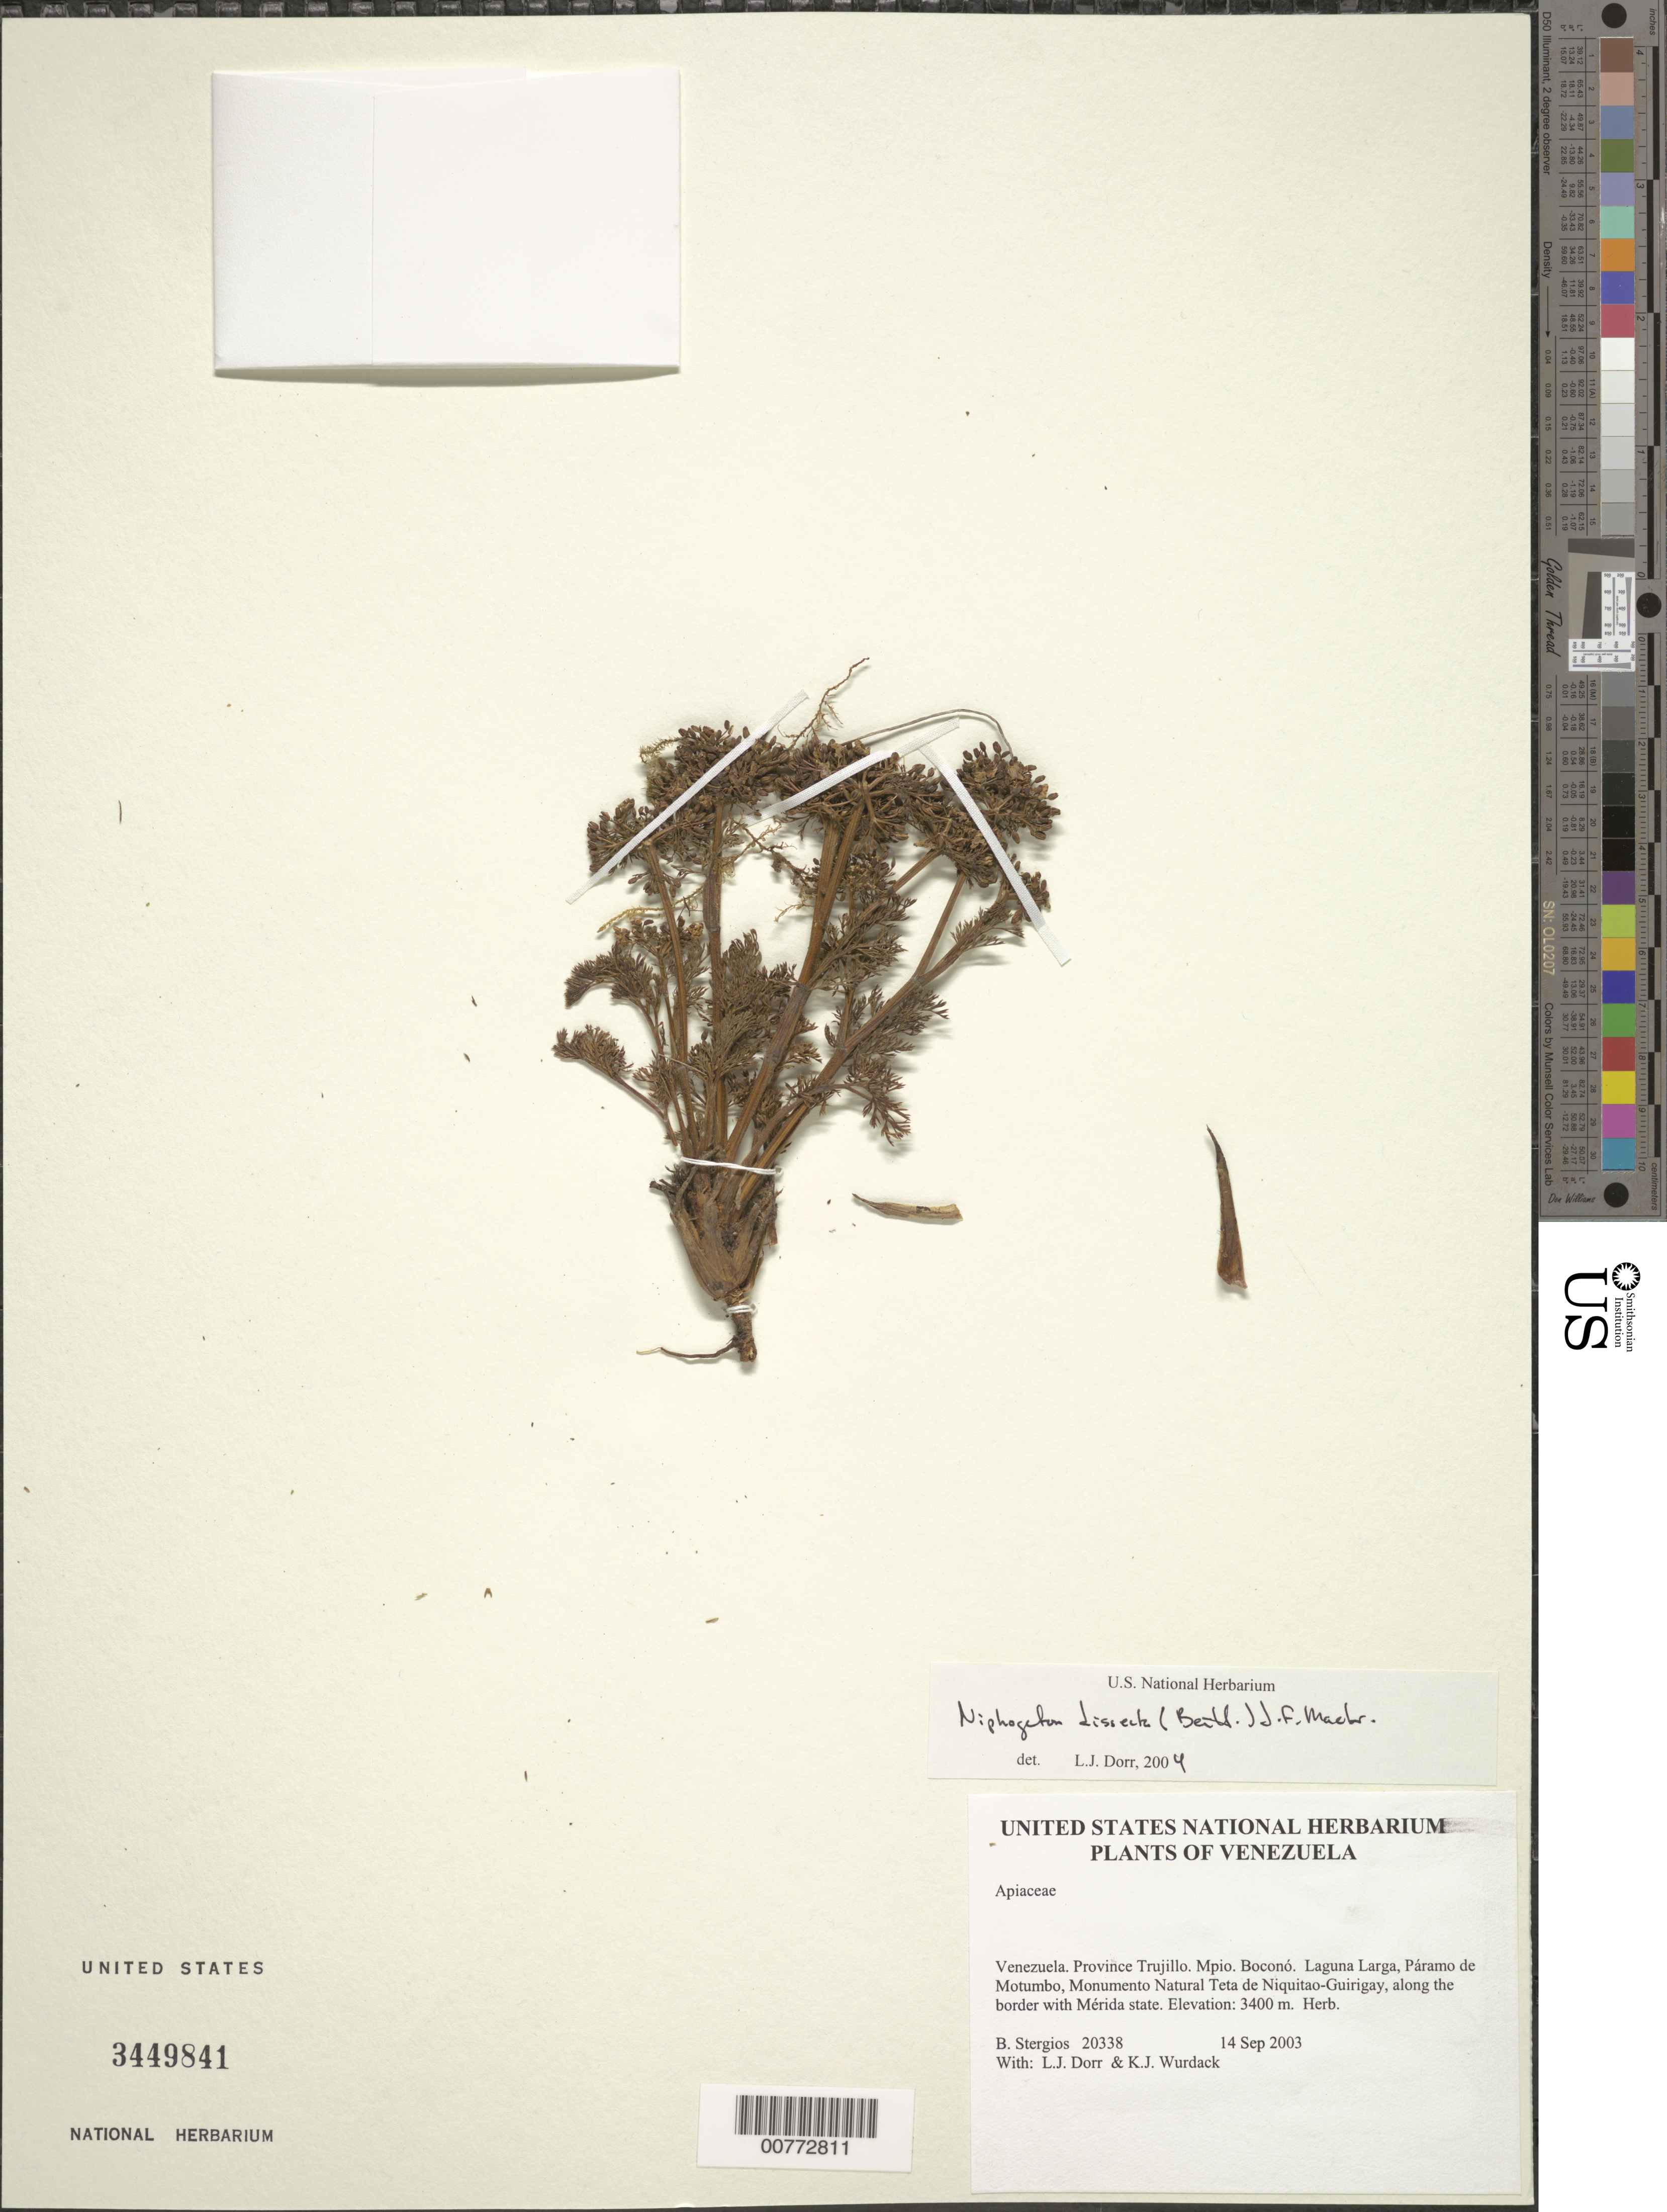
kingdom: Plantae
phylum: Tracheophyta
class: Magnoliopsida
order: Apiales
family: Apiaceae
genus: Niphogeton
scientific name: Niphogeton dissecta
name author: (Benth.) J.F. Macbr.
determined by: Dorr, L. J., (BOT), Smithsonian Institution - National Museum of Natural History (UNITED STATES)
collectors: B. G. Stergios, L. J. Dorr & K. Wurdack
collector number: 20338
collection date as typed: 14 Sep 2003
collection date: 2003-09-14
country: Venezuela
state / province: Trujillo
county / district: Boconó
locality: Laguna Larga, Páramo de Motumbo, Monumento Natural Teta de Niquitao-Guirigay, along the border with Mérida state.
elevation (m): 3400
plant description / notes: PORT, US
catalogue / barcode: US 3449841